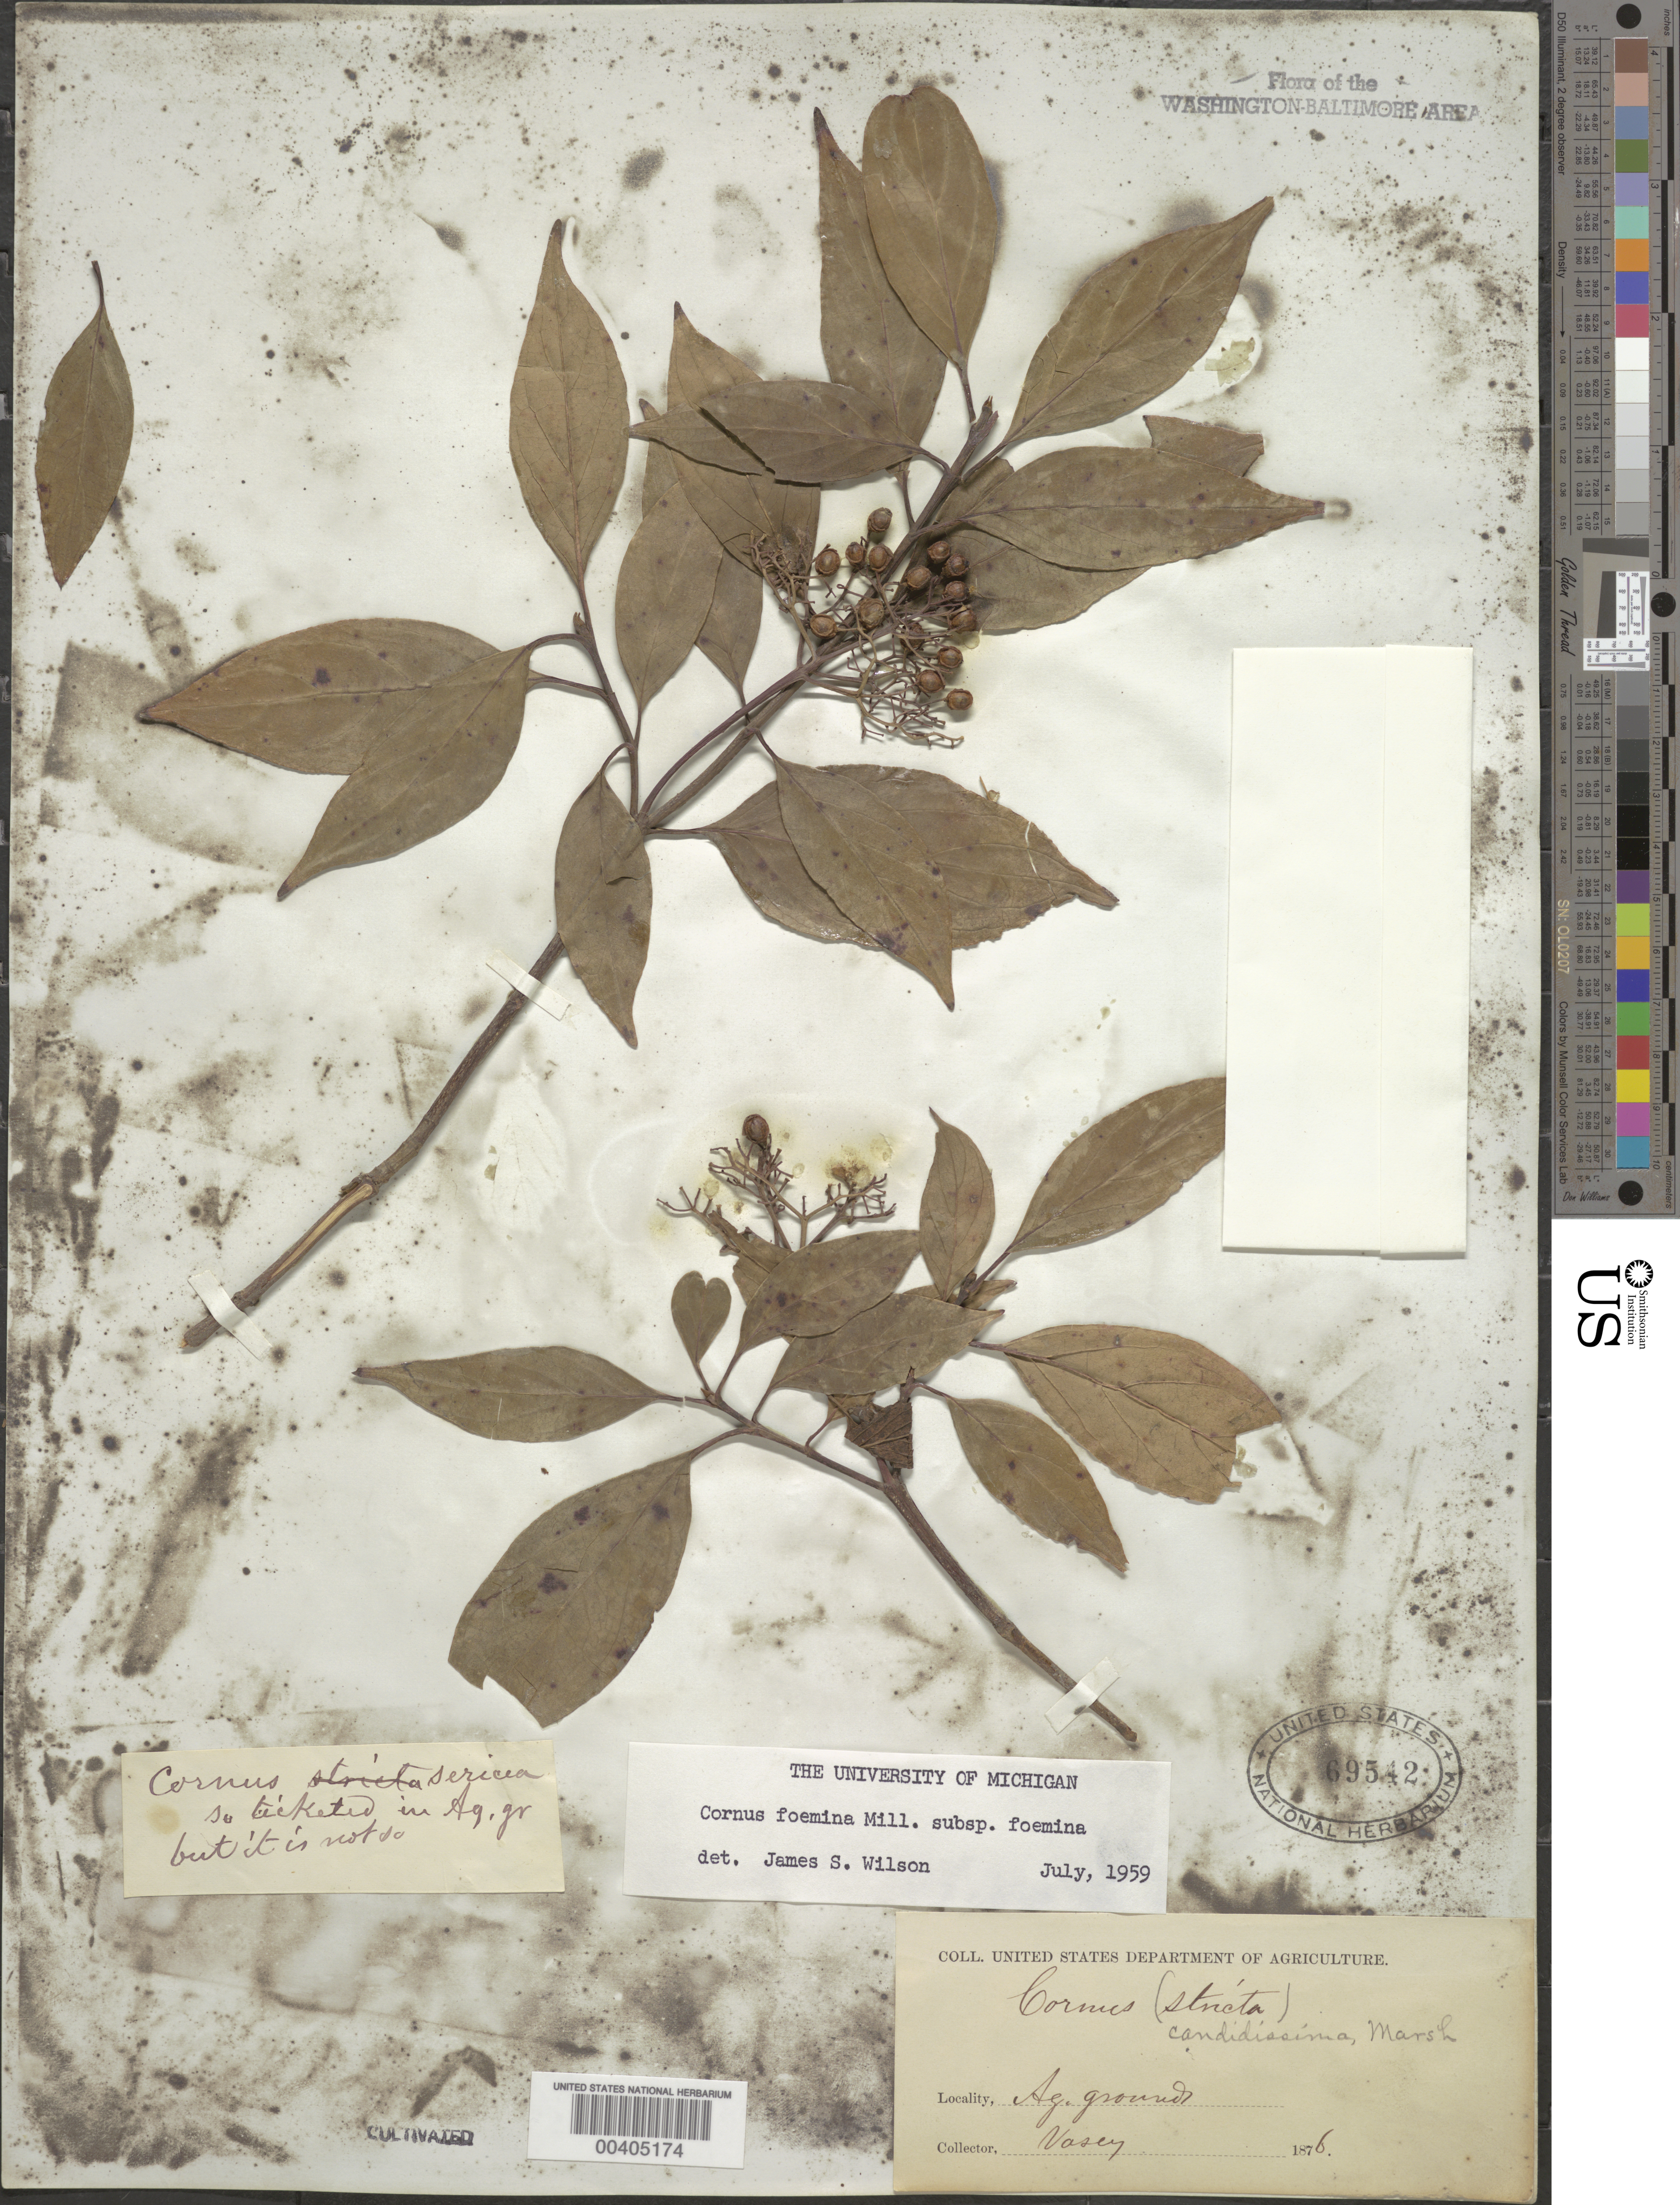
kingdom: Plantae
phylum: Tracheophyta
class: Magnoliopsida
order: Cornales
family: Cornaceae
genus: Cornus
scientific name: Cornus foemina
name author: Mill.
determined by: Wilson, J. S., (MICH), University of Michigan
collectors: G. Vasey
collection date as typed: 1876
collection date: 1876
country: United States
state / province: District of Columbia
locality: Agriculture grounds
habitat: Thickets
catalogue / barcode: US 69542